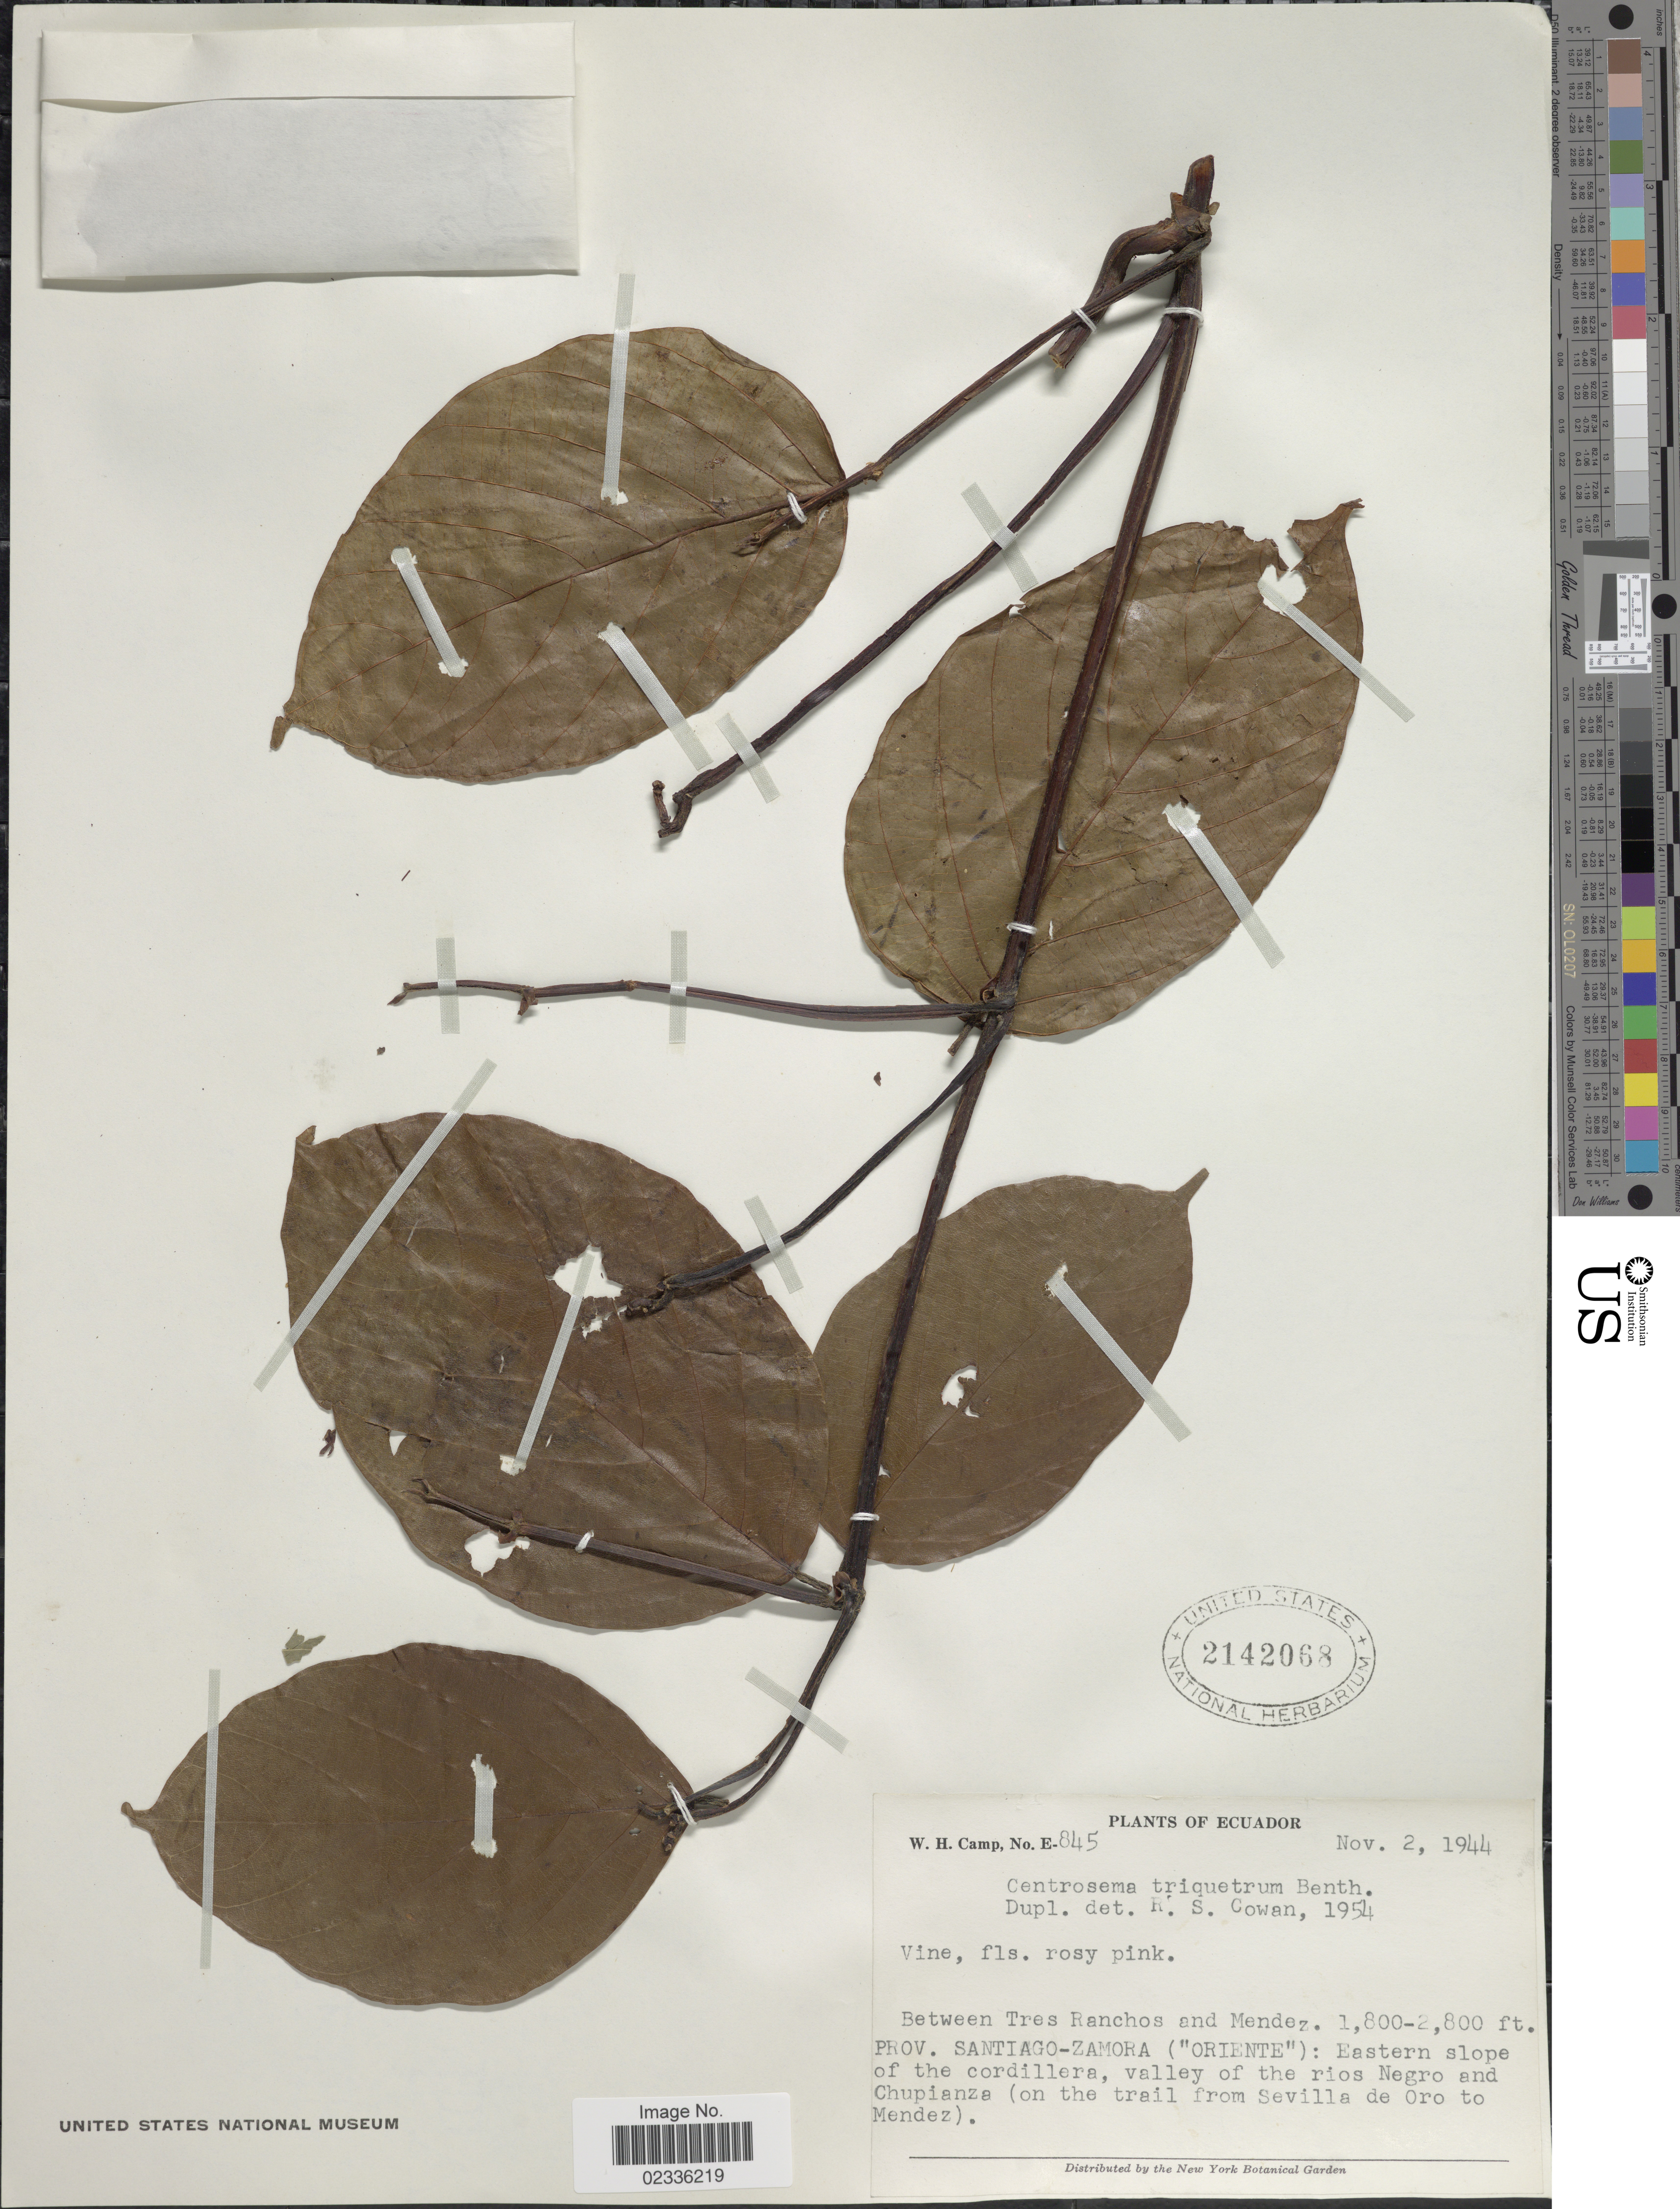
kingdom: Plantae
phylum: Tracheophyta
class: Magnoliopsida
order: Fabales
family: Fabaceae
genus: Centrosema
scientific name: Centrosema triquetrum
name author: Benth.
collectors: W. H. Camp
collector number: E-845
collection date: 1944-11-02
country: Ecuador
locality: Between Tres Ranchos and Mendez, Prov. Santiago - Zamora (Oriente) : Eastern slope of the cordillera, valley of the rios Negro and Chupianza (on the trail from Sevilla de Oro de Mendez).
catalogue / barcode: US 2142068